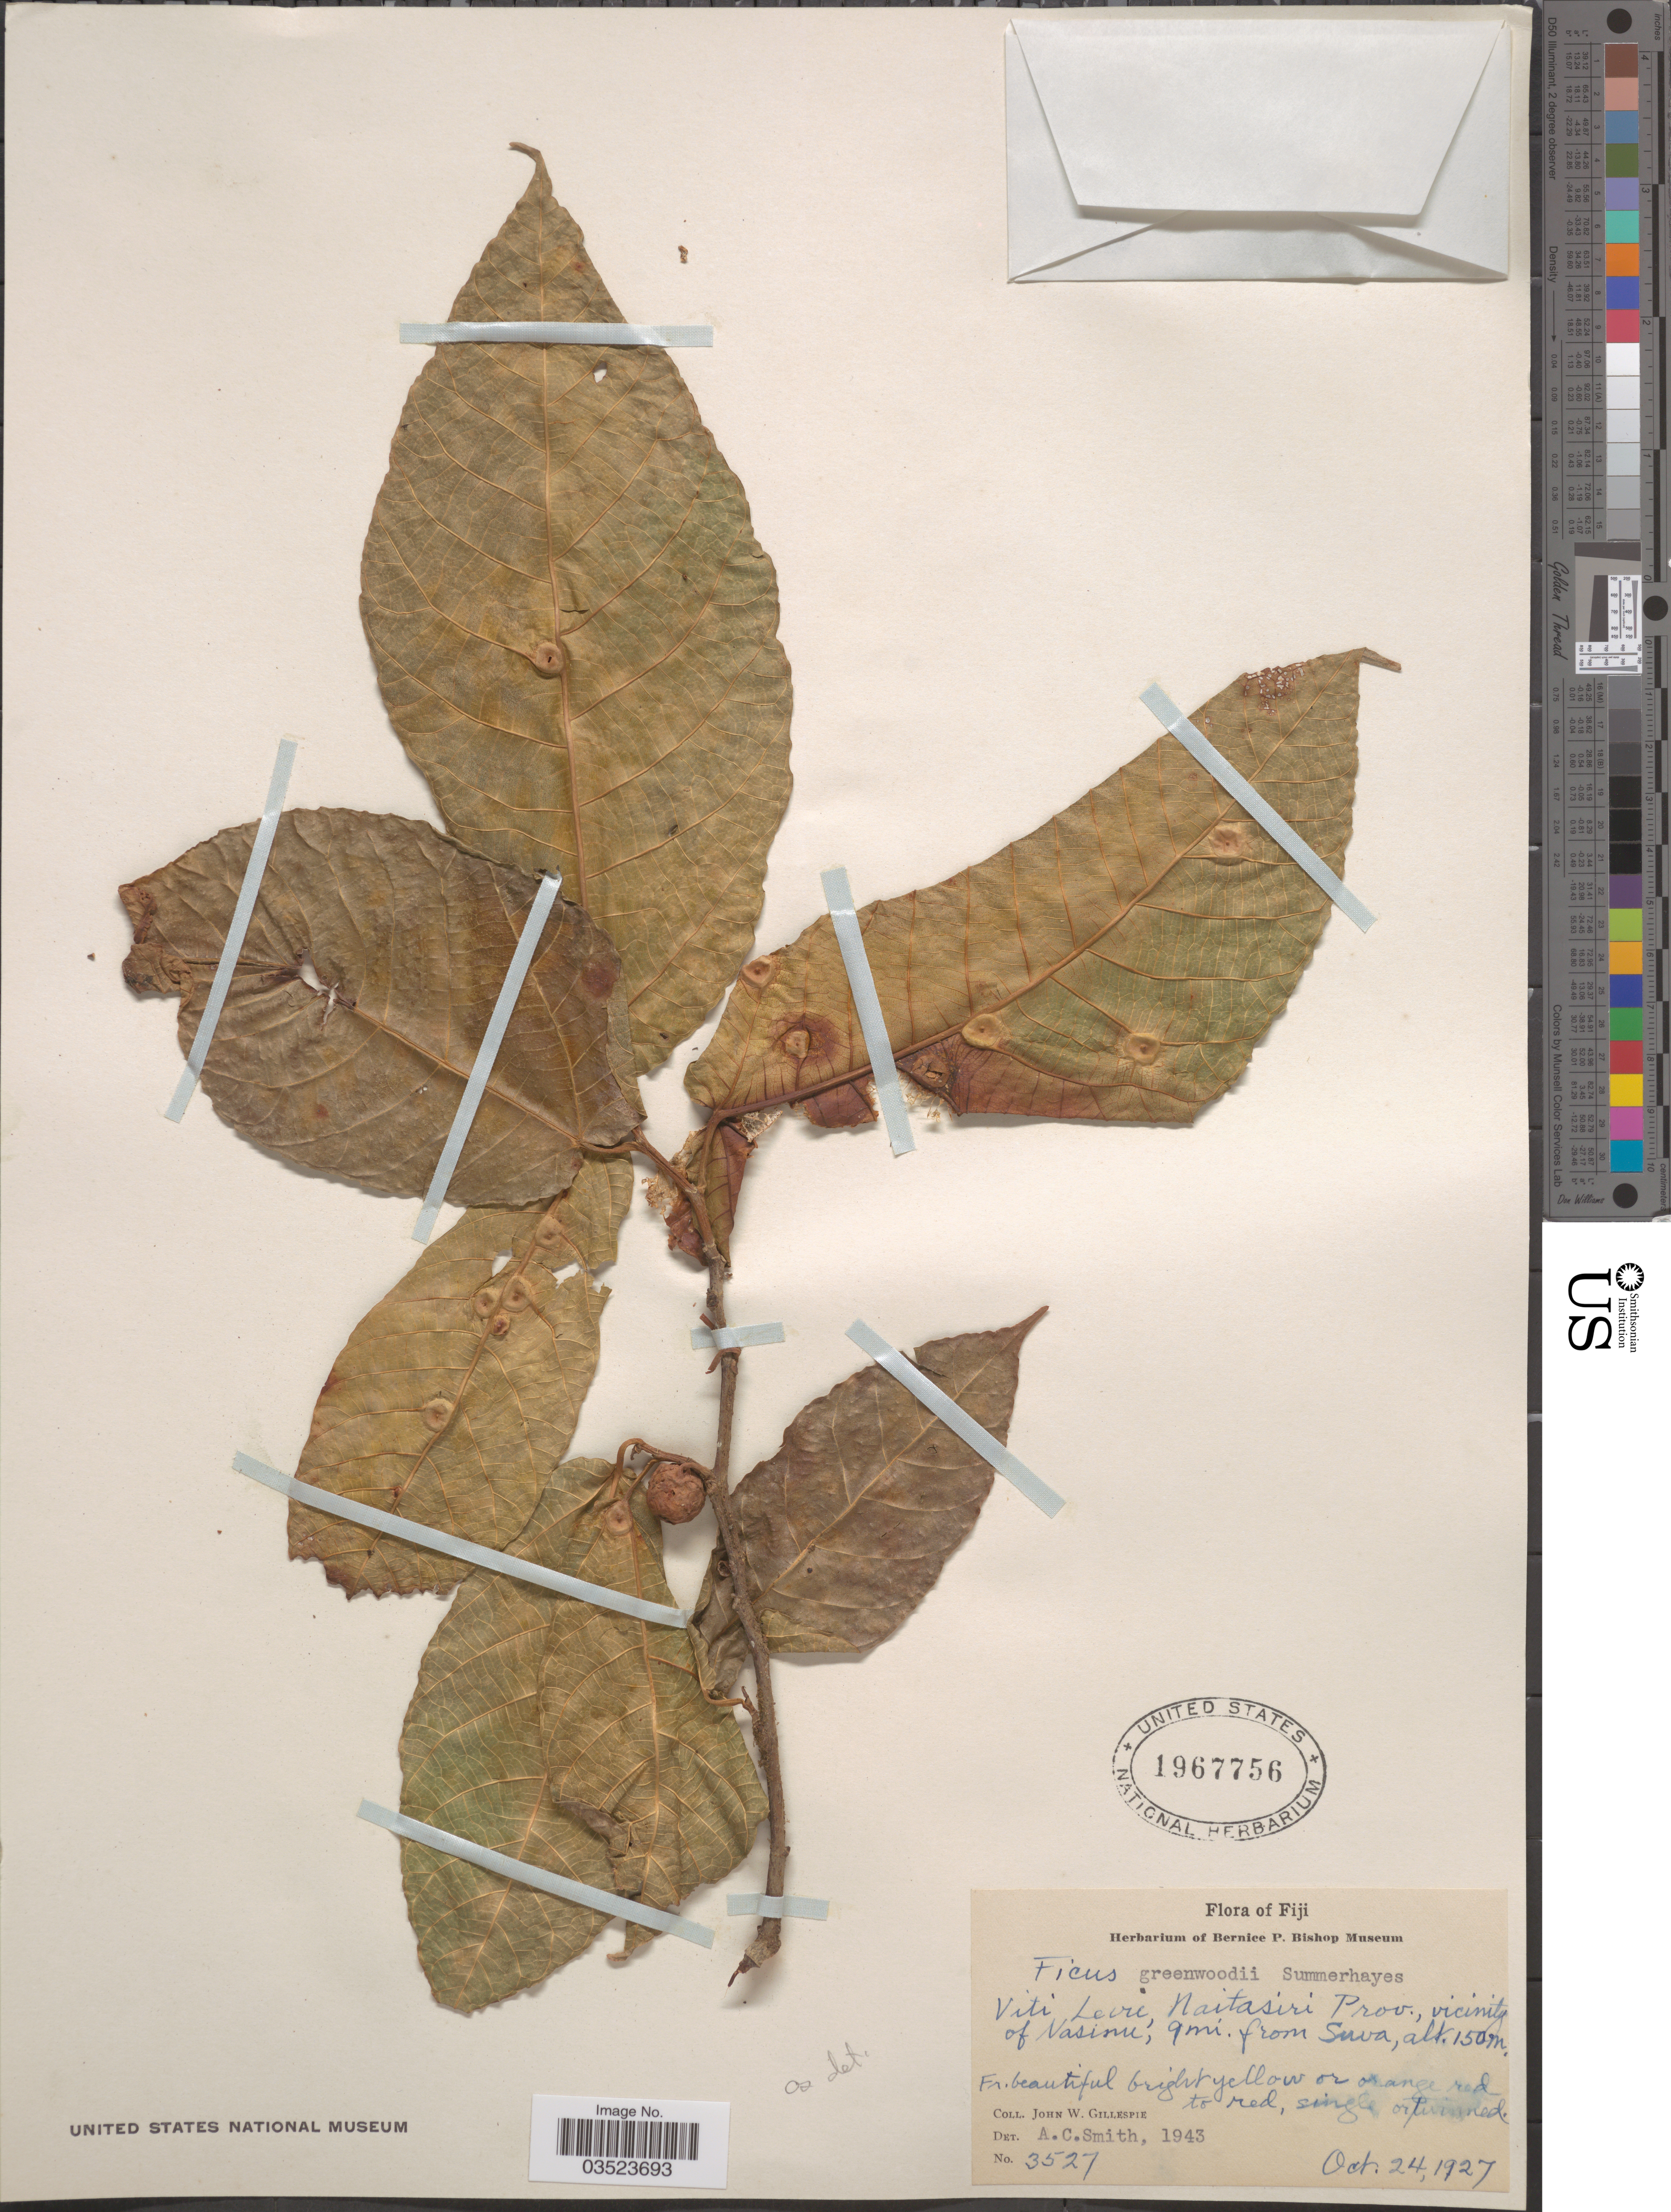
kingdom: Plantae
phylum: Tracheophyta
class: Magnoliopsida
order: Rosales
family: Moraceae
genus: Ficus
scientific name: Ficus greenwoodii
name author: Summerh.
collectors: J. W. Gillespie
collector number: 3527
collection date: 1927-10-24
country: Fiji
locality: Viti Levu, Naitasiri Prov., vicinity of Nasinu, 9 mi. from Suva.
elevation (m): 150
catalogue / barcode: US 1967756